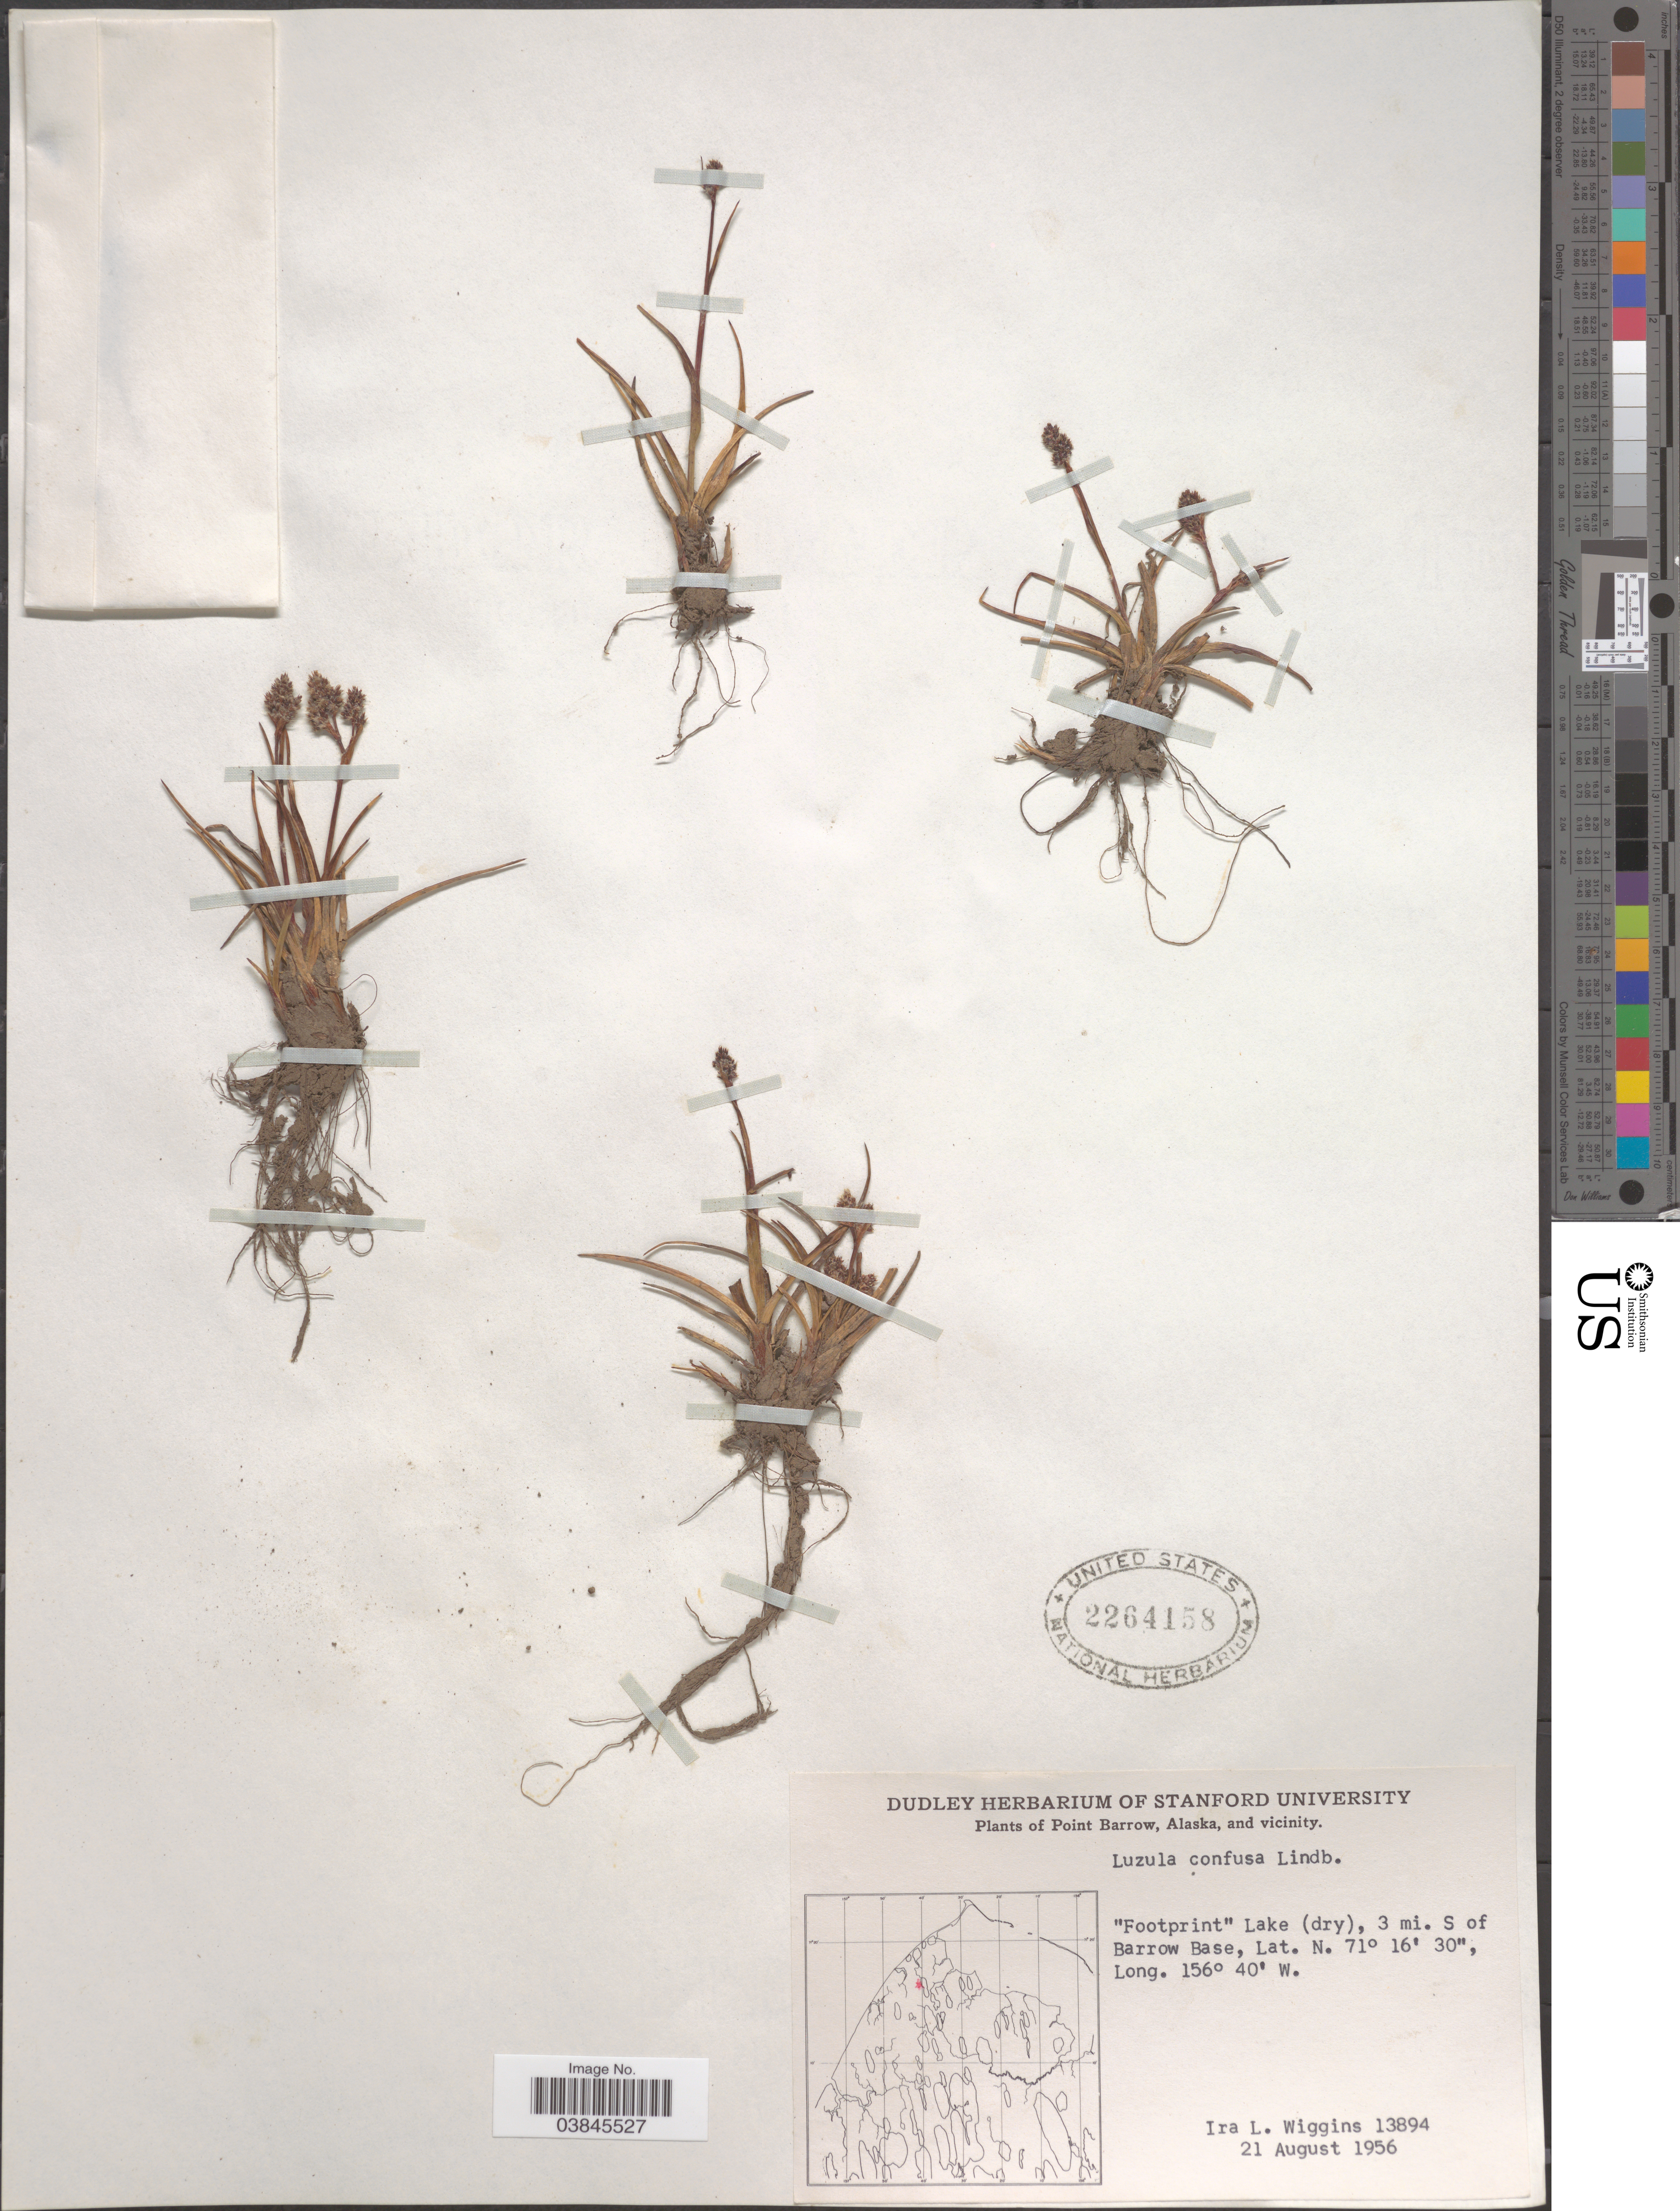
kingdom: Plantae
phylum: Tracheophyta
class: Liliopsida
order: Poales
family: Juncaceae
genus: Luzula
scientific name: Luzula confusa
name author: Lindeb.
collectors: I. L. Wiggins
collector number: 13894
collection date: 1956-08-21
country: United States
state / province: Alaska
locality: Point Barrow, and vicinity. "Footprint" Lake (dry), 3 mi. S of Barrow Base.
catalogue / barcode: US 2264158